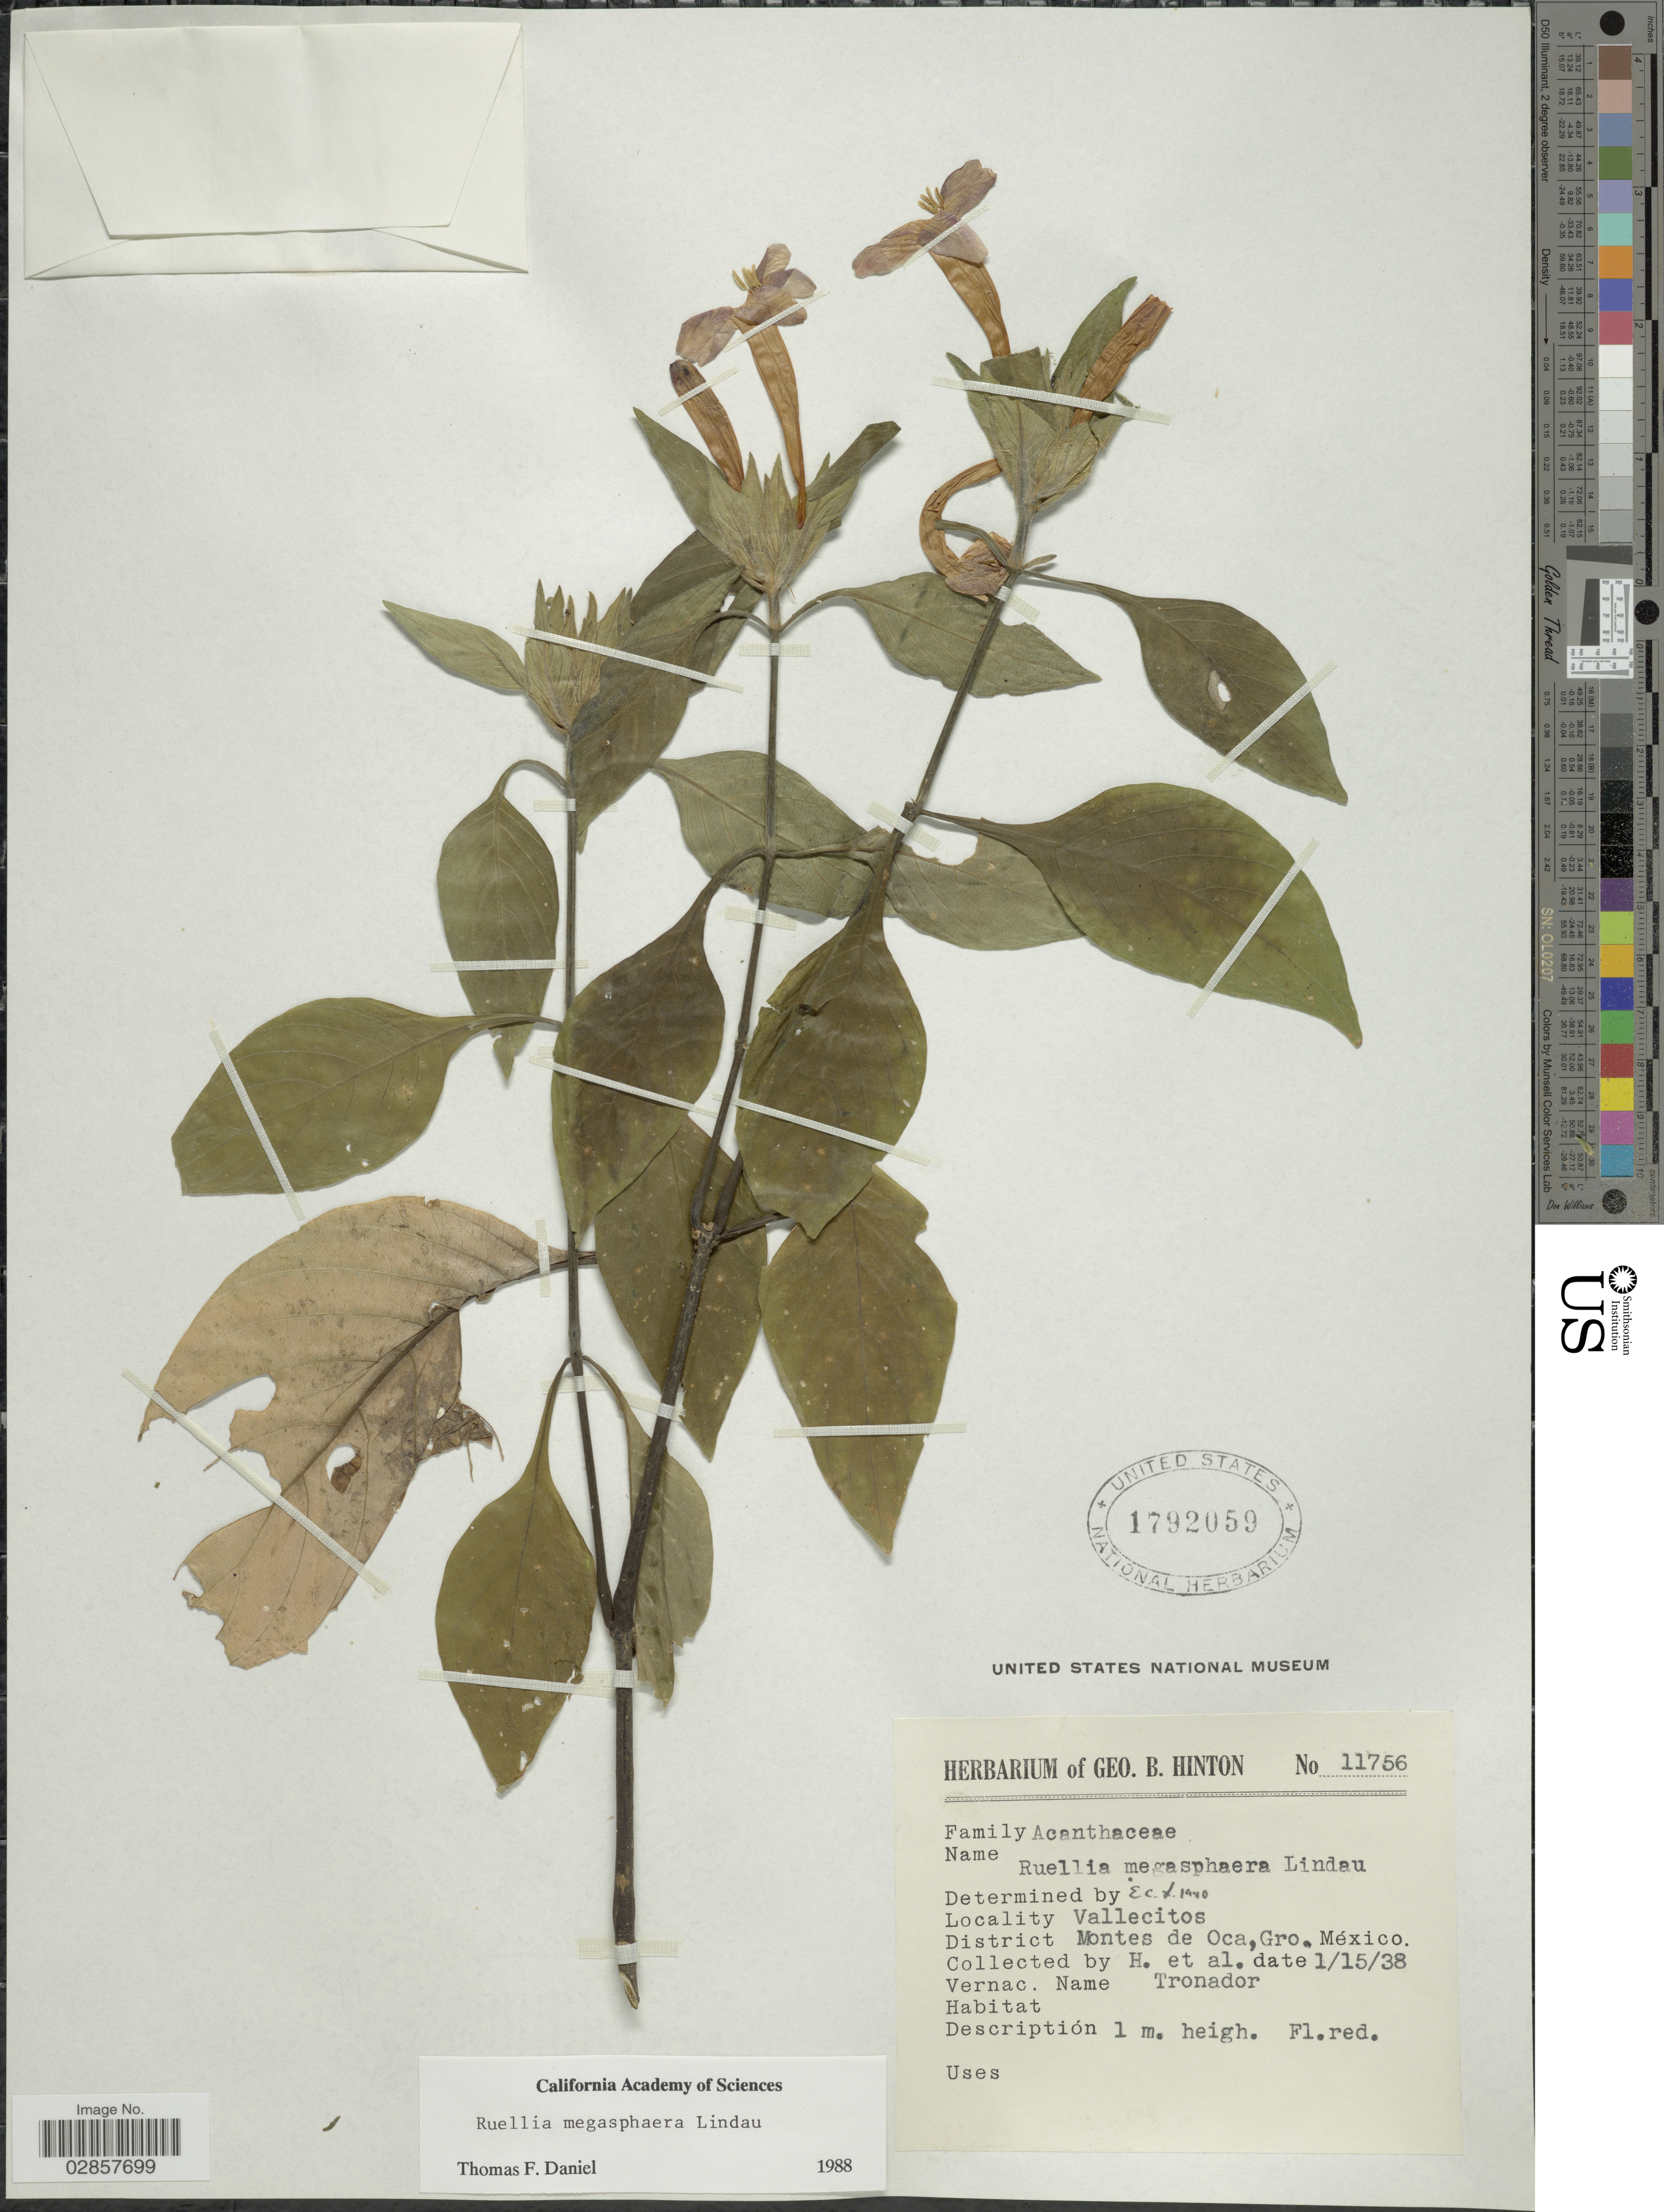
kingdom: Plantae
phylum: Tracheophyta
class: Magnoliopsida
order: Lamiales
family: Acanthaceae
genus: Ruellia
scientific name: Ruellia megasphaera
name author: Lindau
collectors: G. B. Hinton & et al.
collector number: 11756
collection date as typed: Transcribed d/m/y: 15/1/38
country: Mexico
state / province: Guerrero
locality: Vallecitos, District Montes de Oca, Gro.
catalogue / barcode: US 1792059